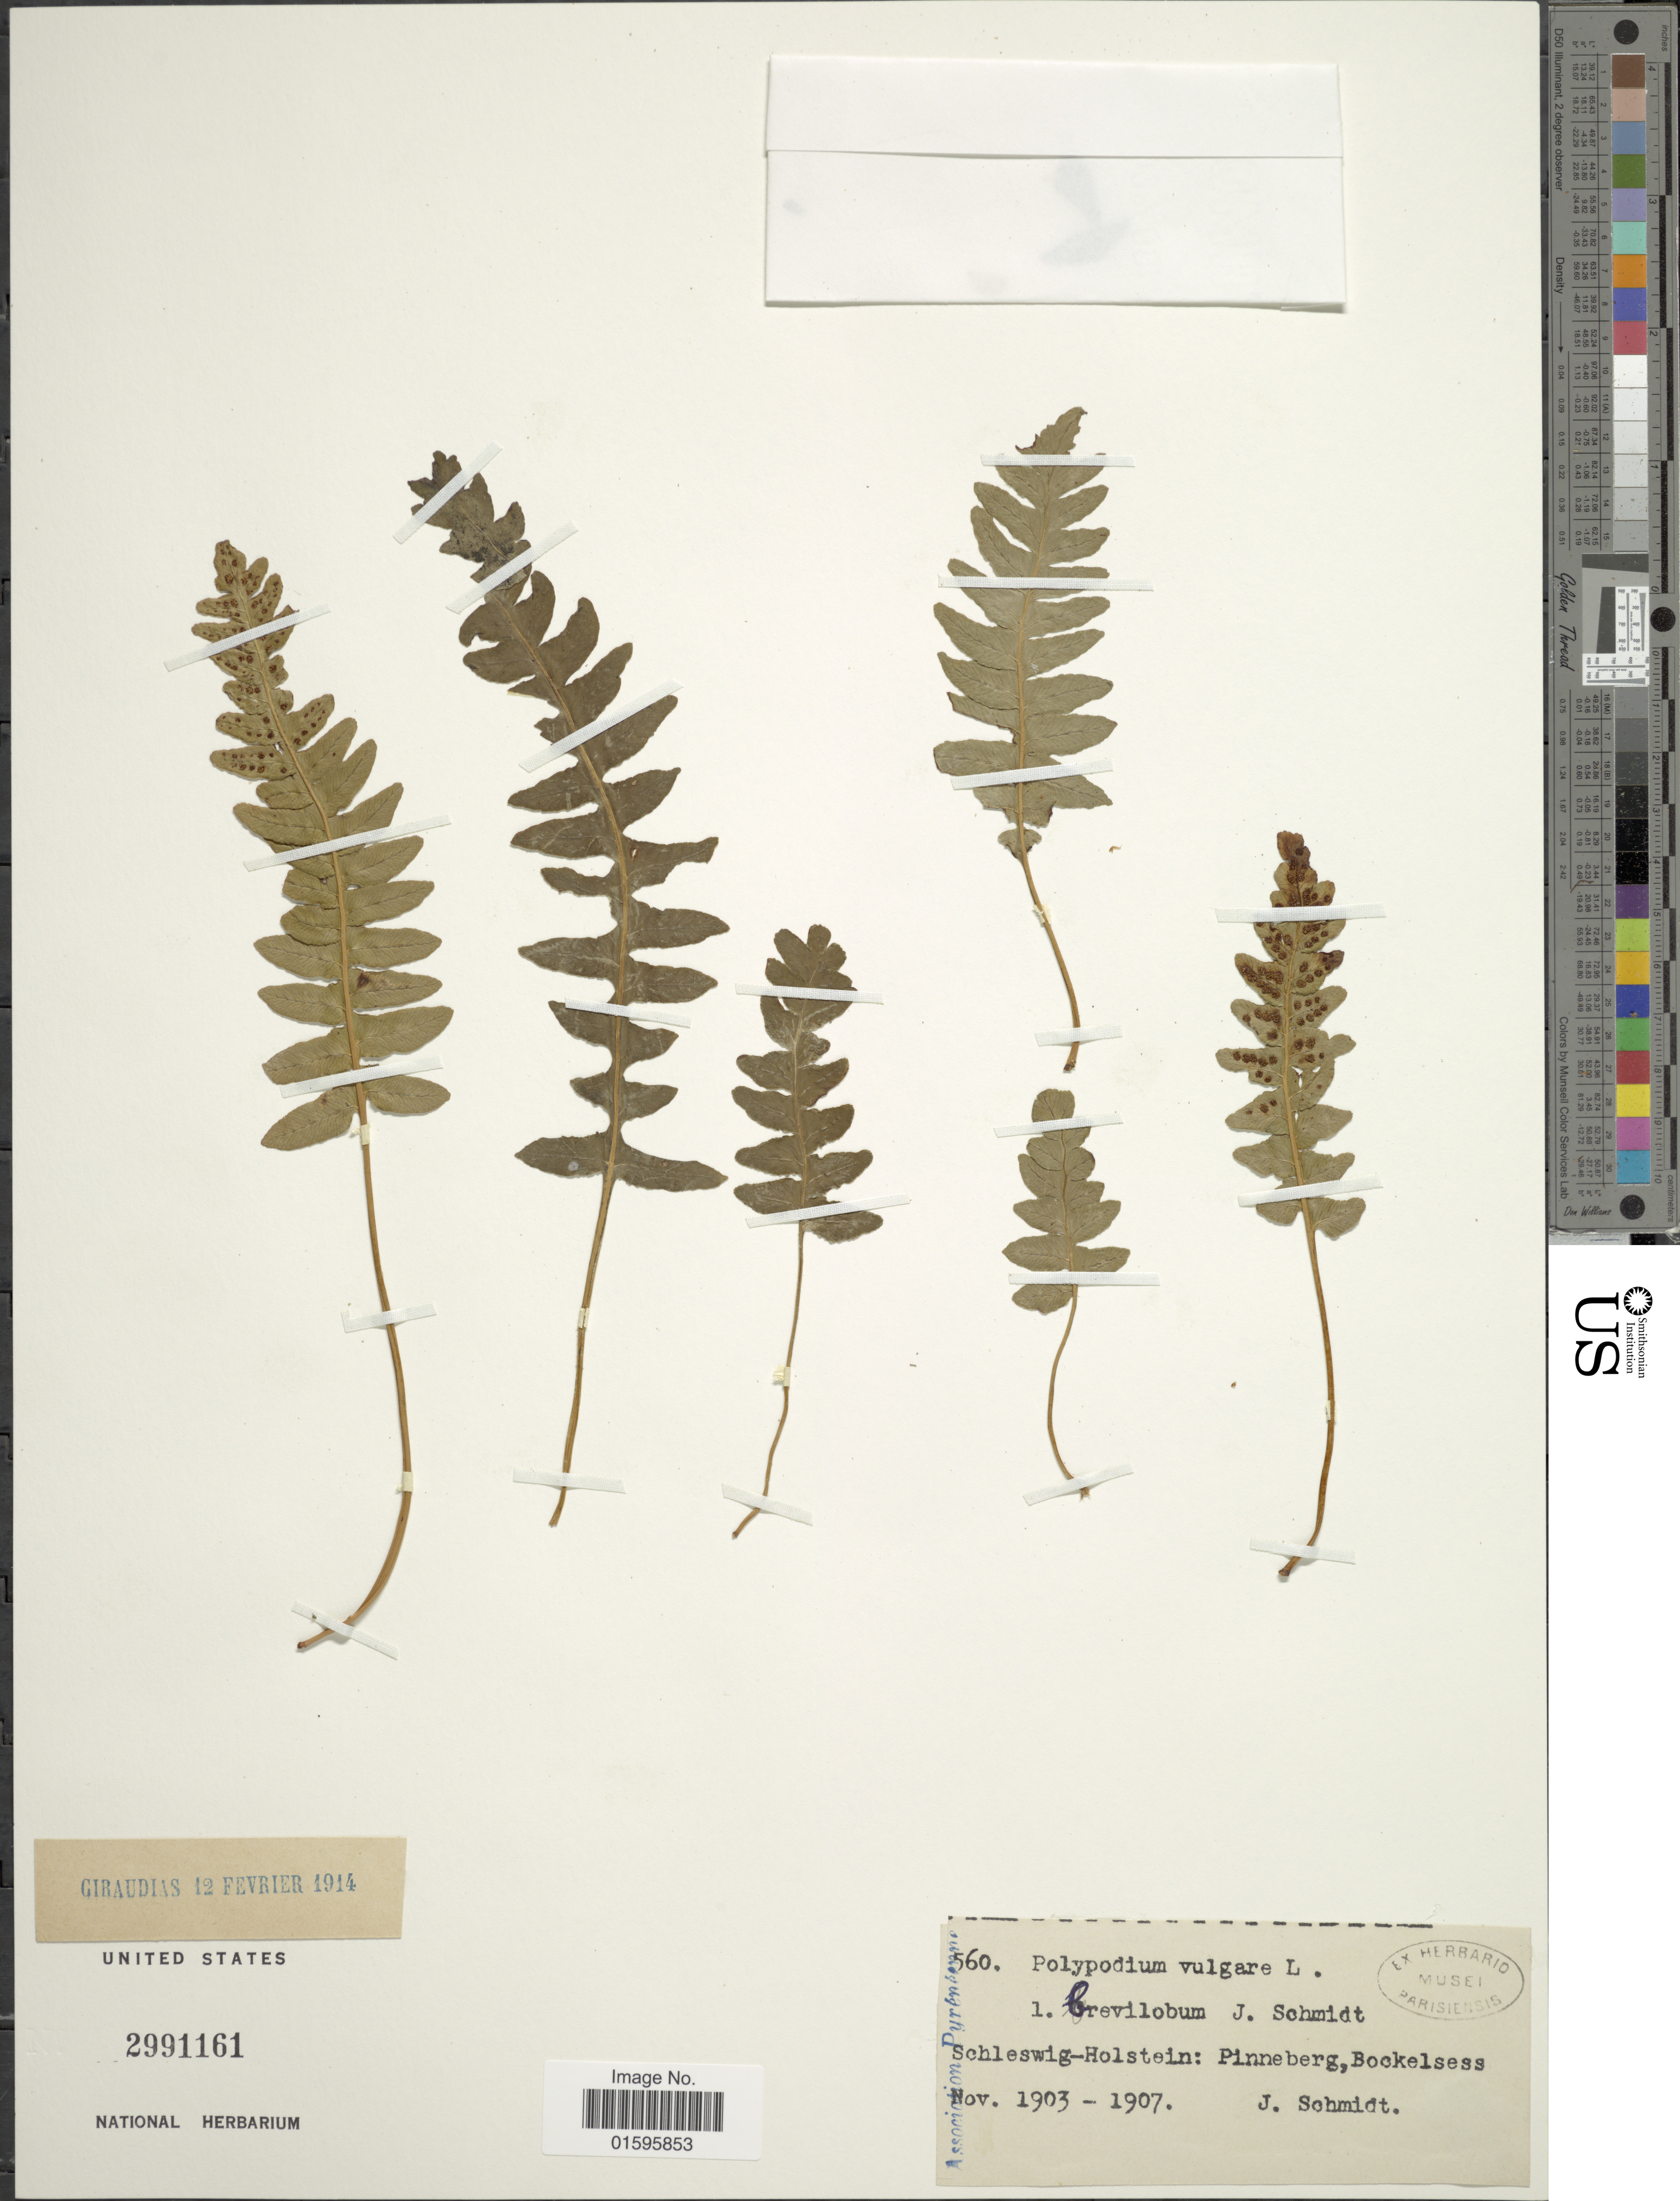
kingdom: Plantae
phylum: Tracheophyta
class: Polypodiopsida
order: Polypodiales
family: Polypodiaceae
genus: Polypodium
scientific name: Polypodium vulgare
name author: L.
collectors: J. Schmidt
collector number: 560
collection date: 1903-11/1907-11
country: Germany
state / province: Schleswig-Holstein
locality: Schleswig-Holstein: Pinneberg, Bockelsess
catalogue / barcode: US 2991161